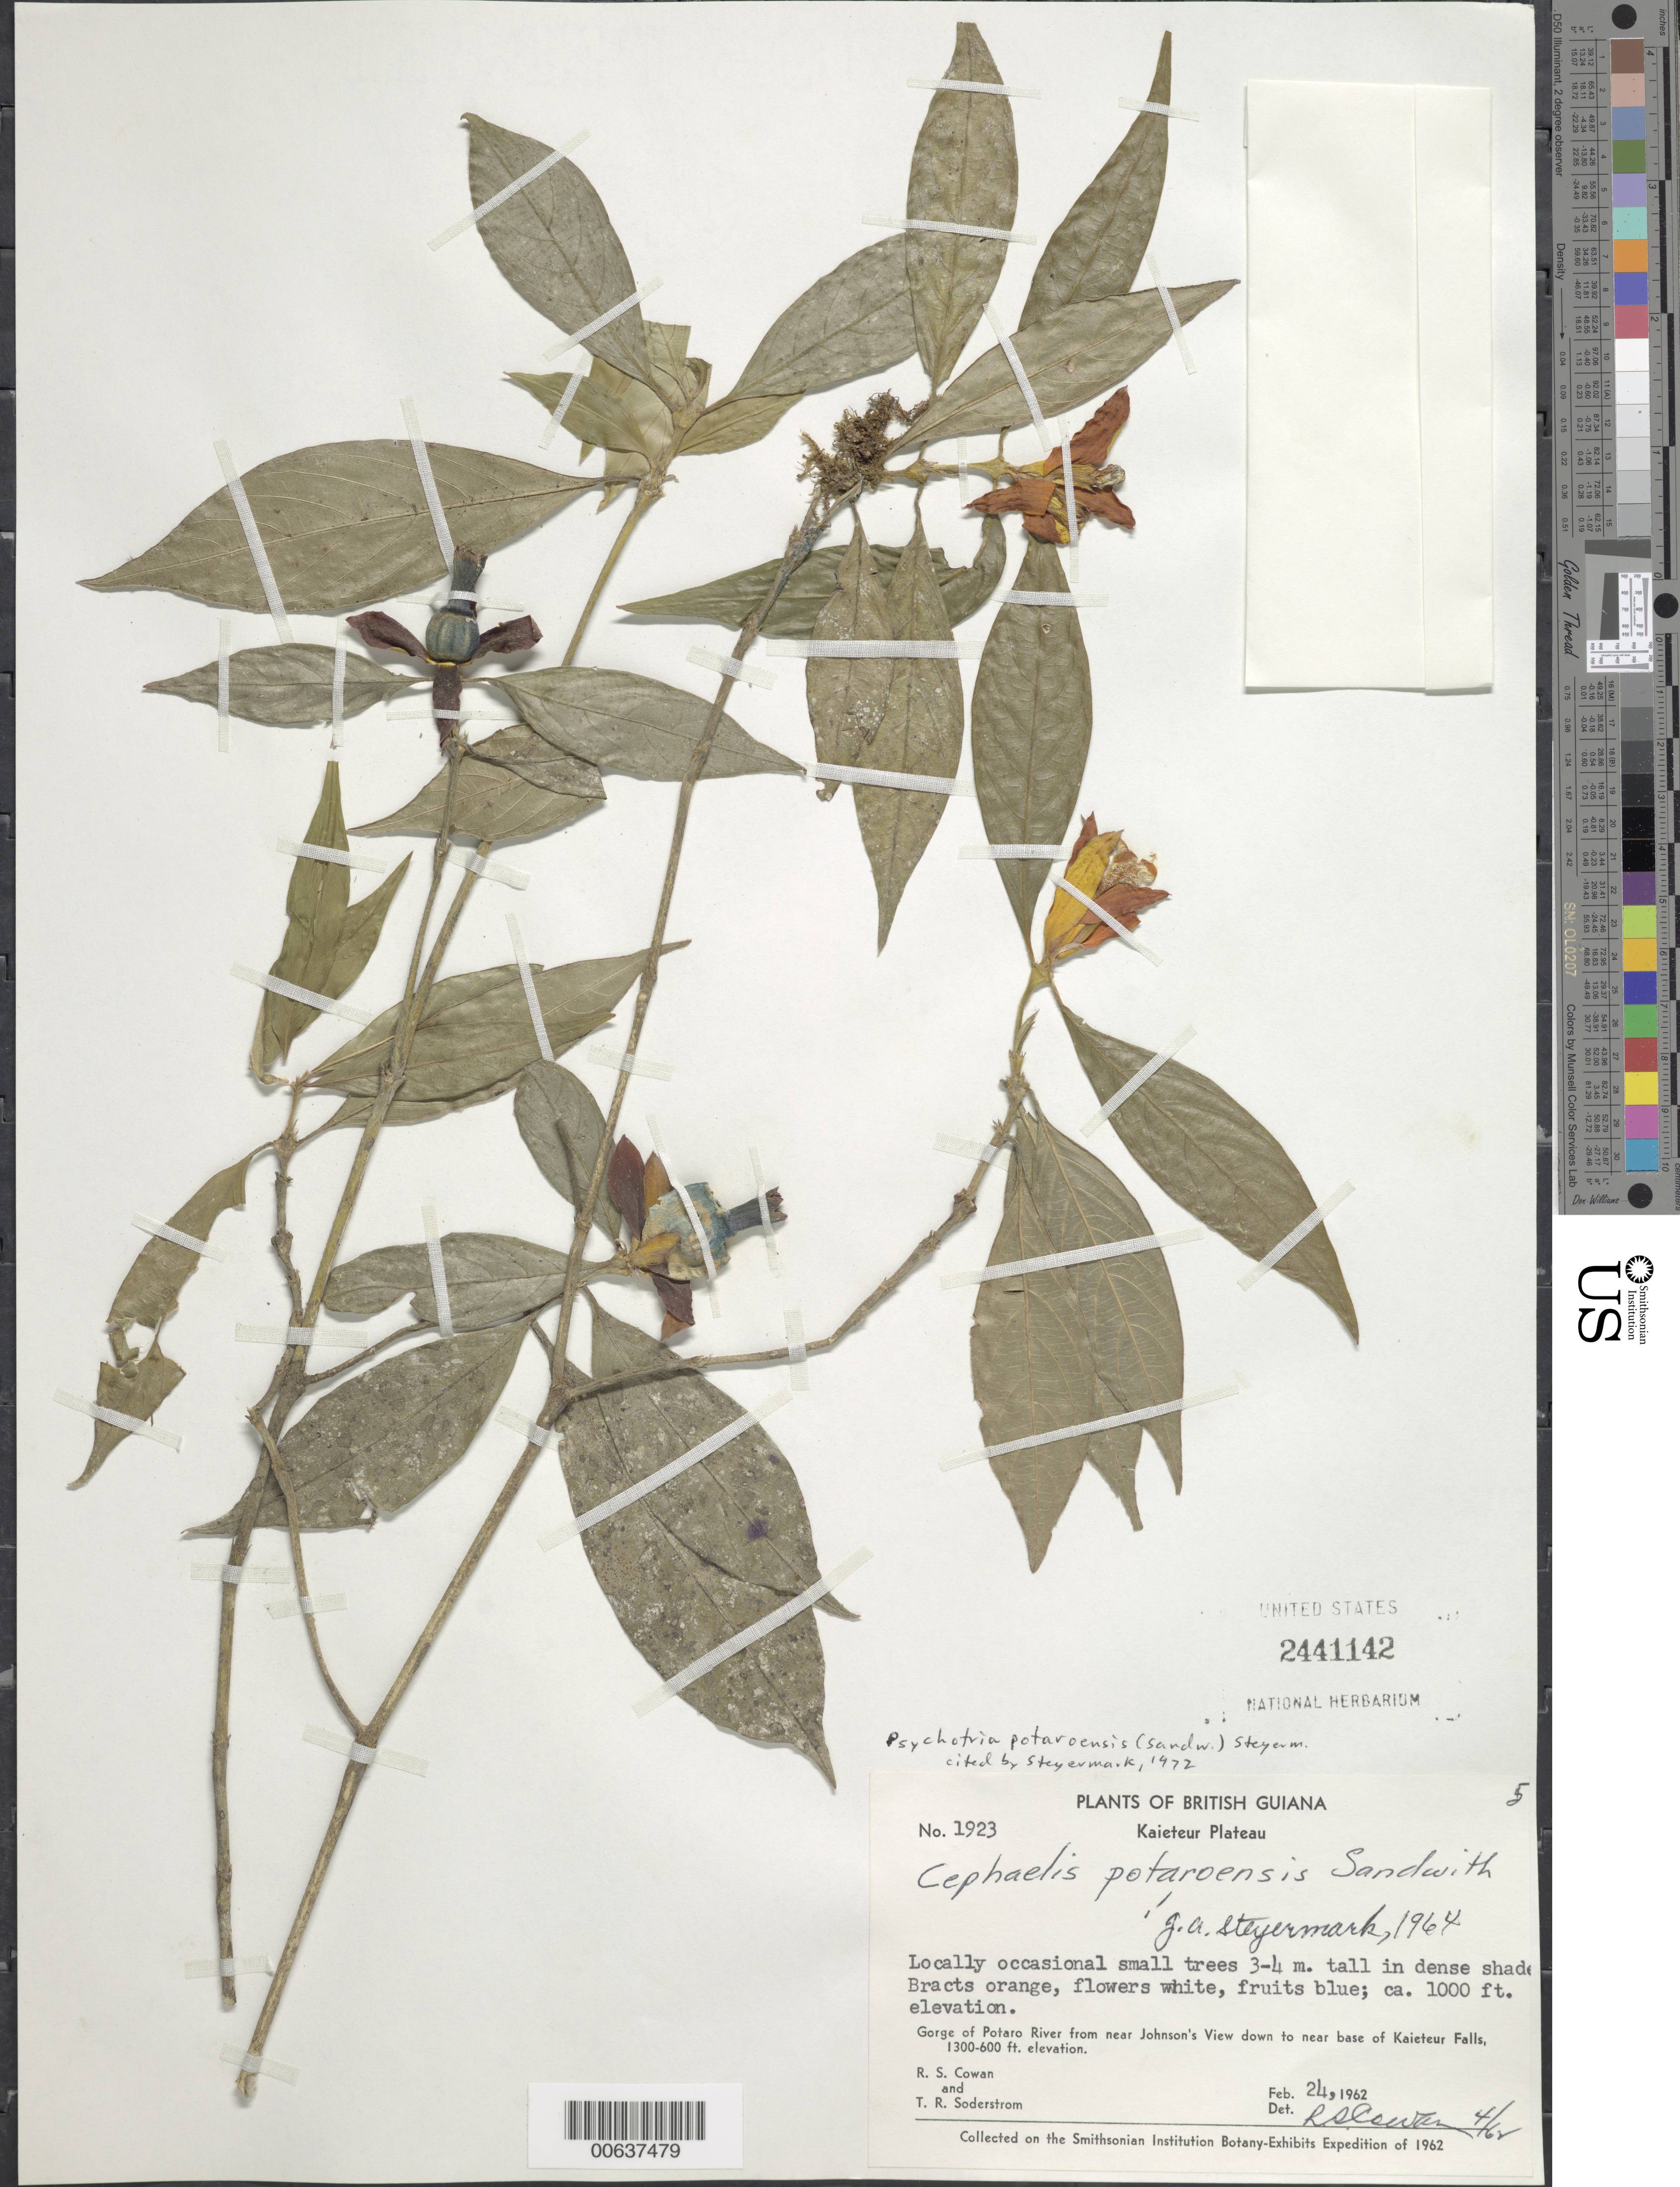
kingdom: Plantae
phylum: Tracheophyta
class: Magnoliopsida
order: Gentianales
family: Rubiaceae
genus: Palicourea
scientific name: Palicourea potaroensis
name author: (Sandw.) Delprete & J.H. Kirkbr.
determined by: Kirkbride, J. H.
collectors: R. S. Cowan & T. R. Soderstrom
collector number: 1923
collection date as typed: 24-Feb-62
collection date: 1962-02-24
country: Guyana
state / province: Potaro-Siparuni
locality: Kaieteur Plateau, Kaieteur Falls, Potaro Gorge from Johnson's View to near base of Falls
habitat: Dense shade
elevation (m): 183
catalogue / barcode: US 2441142